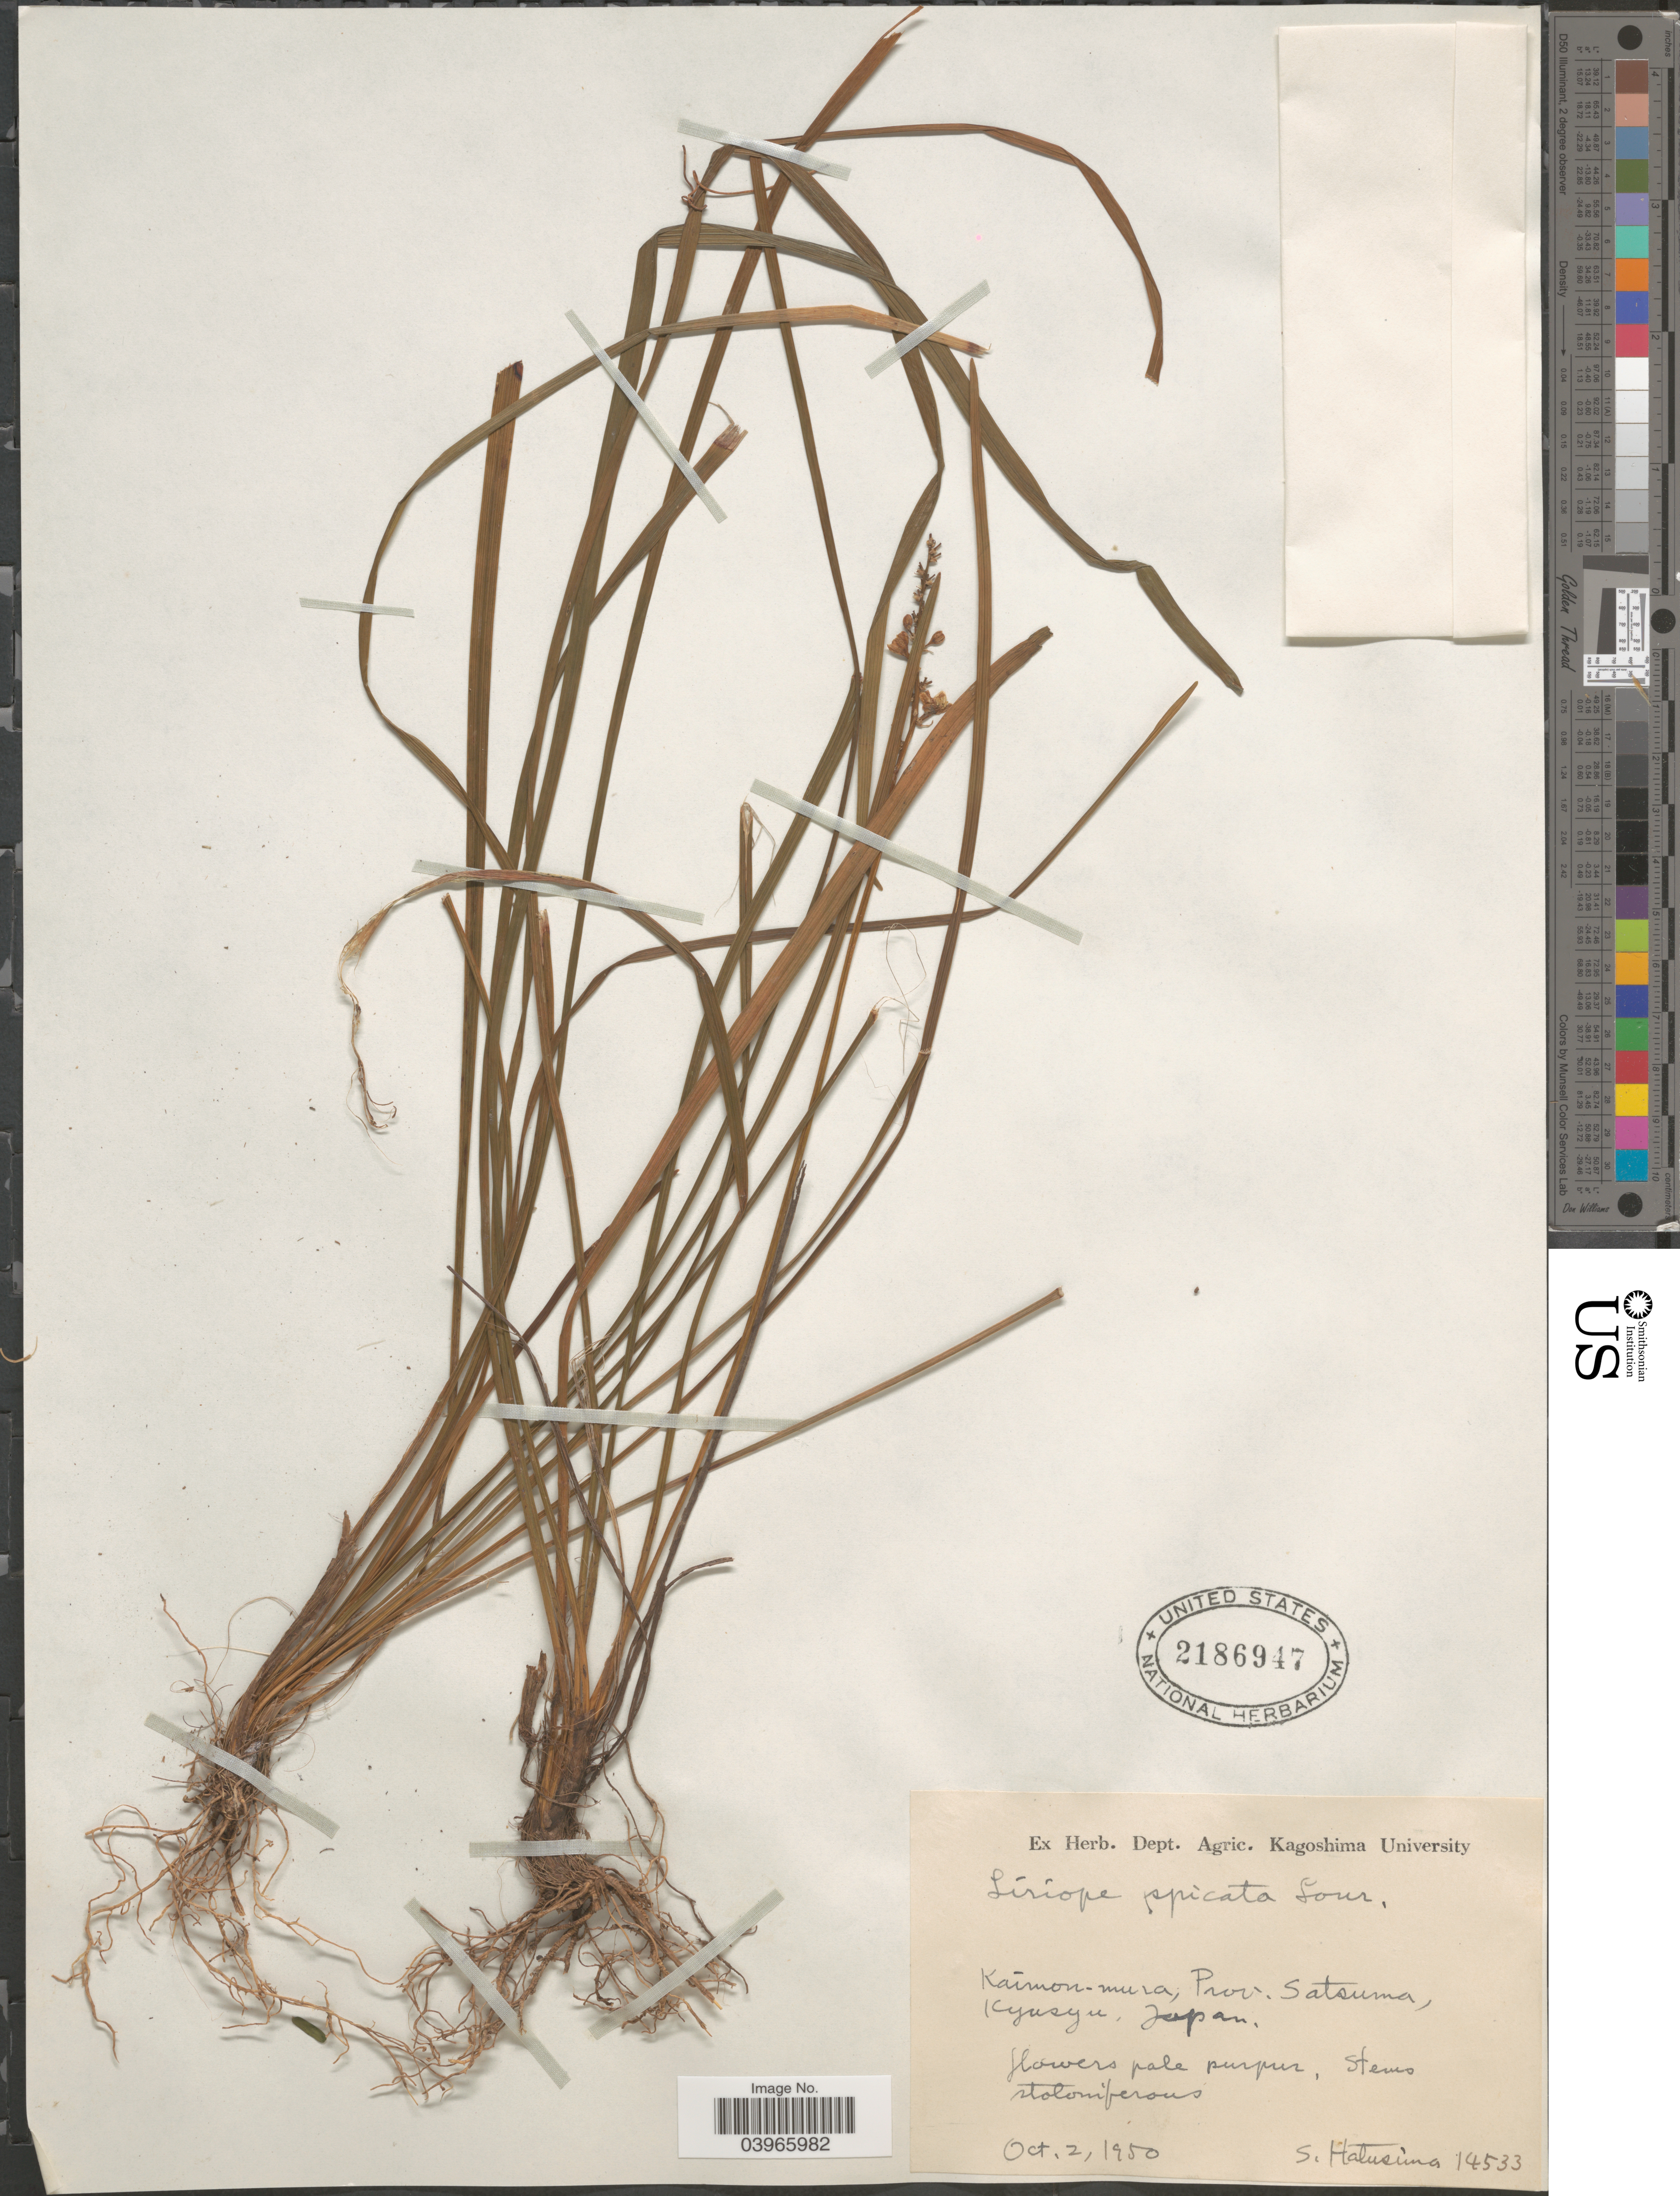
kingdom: Plantae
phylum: Tracheophyta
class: Liliopsida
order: Asparagales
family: Asparagaceae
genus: Liriope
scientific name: Liriope spicata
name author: Lour.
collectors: S. Hatusima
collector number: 14533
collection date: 1950-10-02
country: Japan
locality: Kaimon-mura, Prov. Satsuma, Kyusyu.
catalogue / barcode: US 2186947